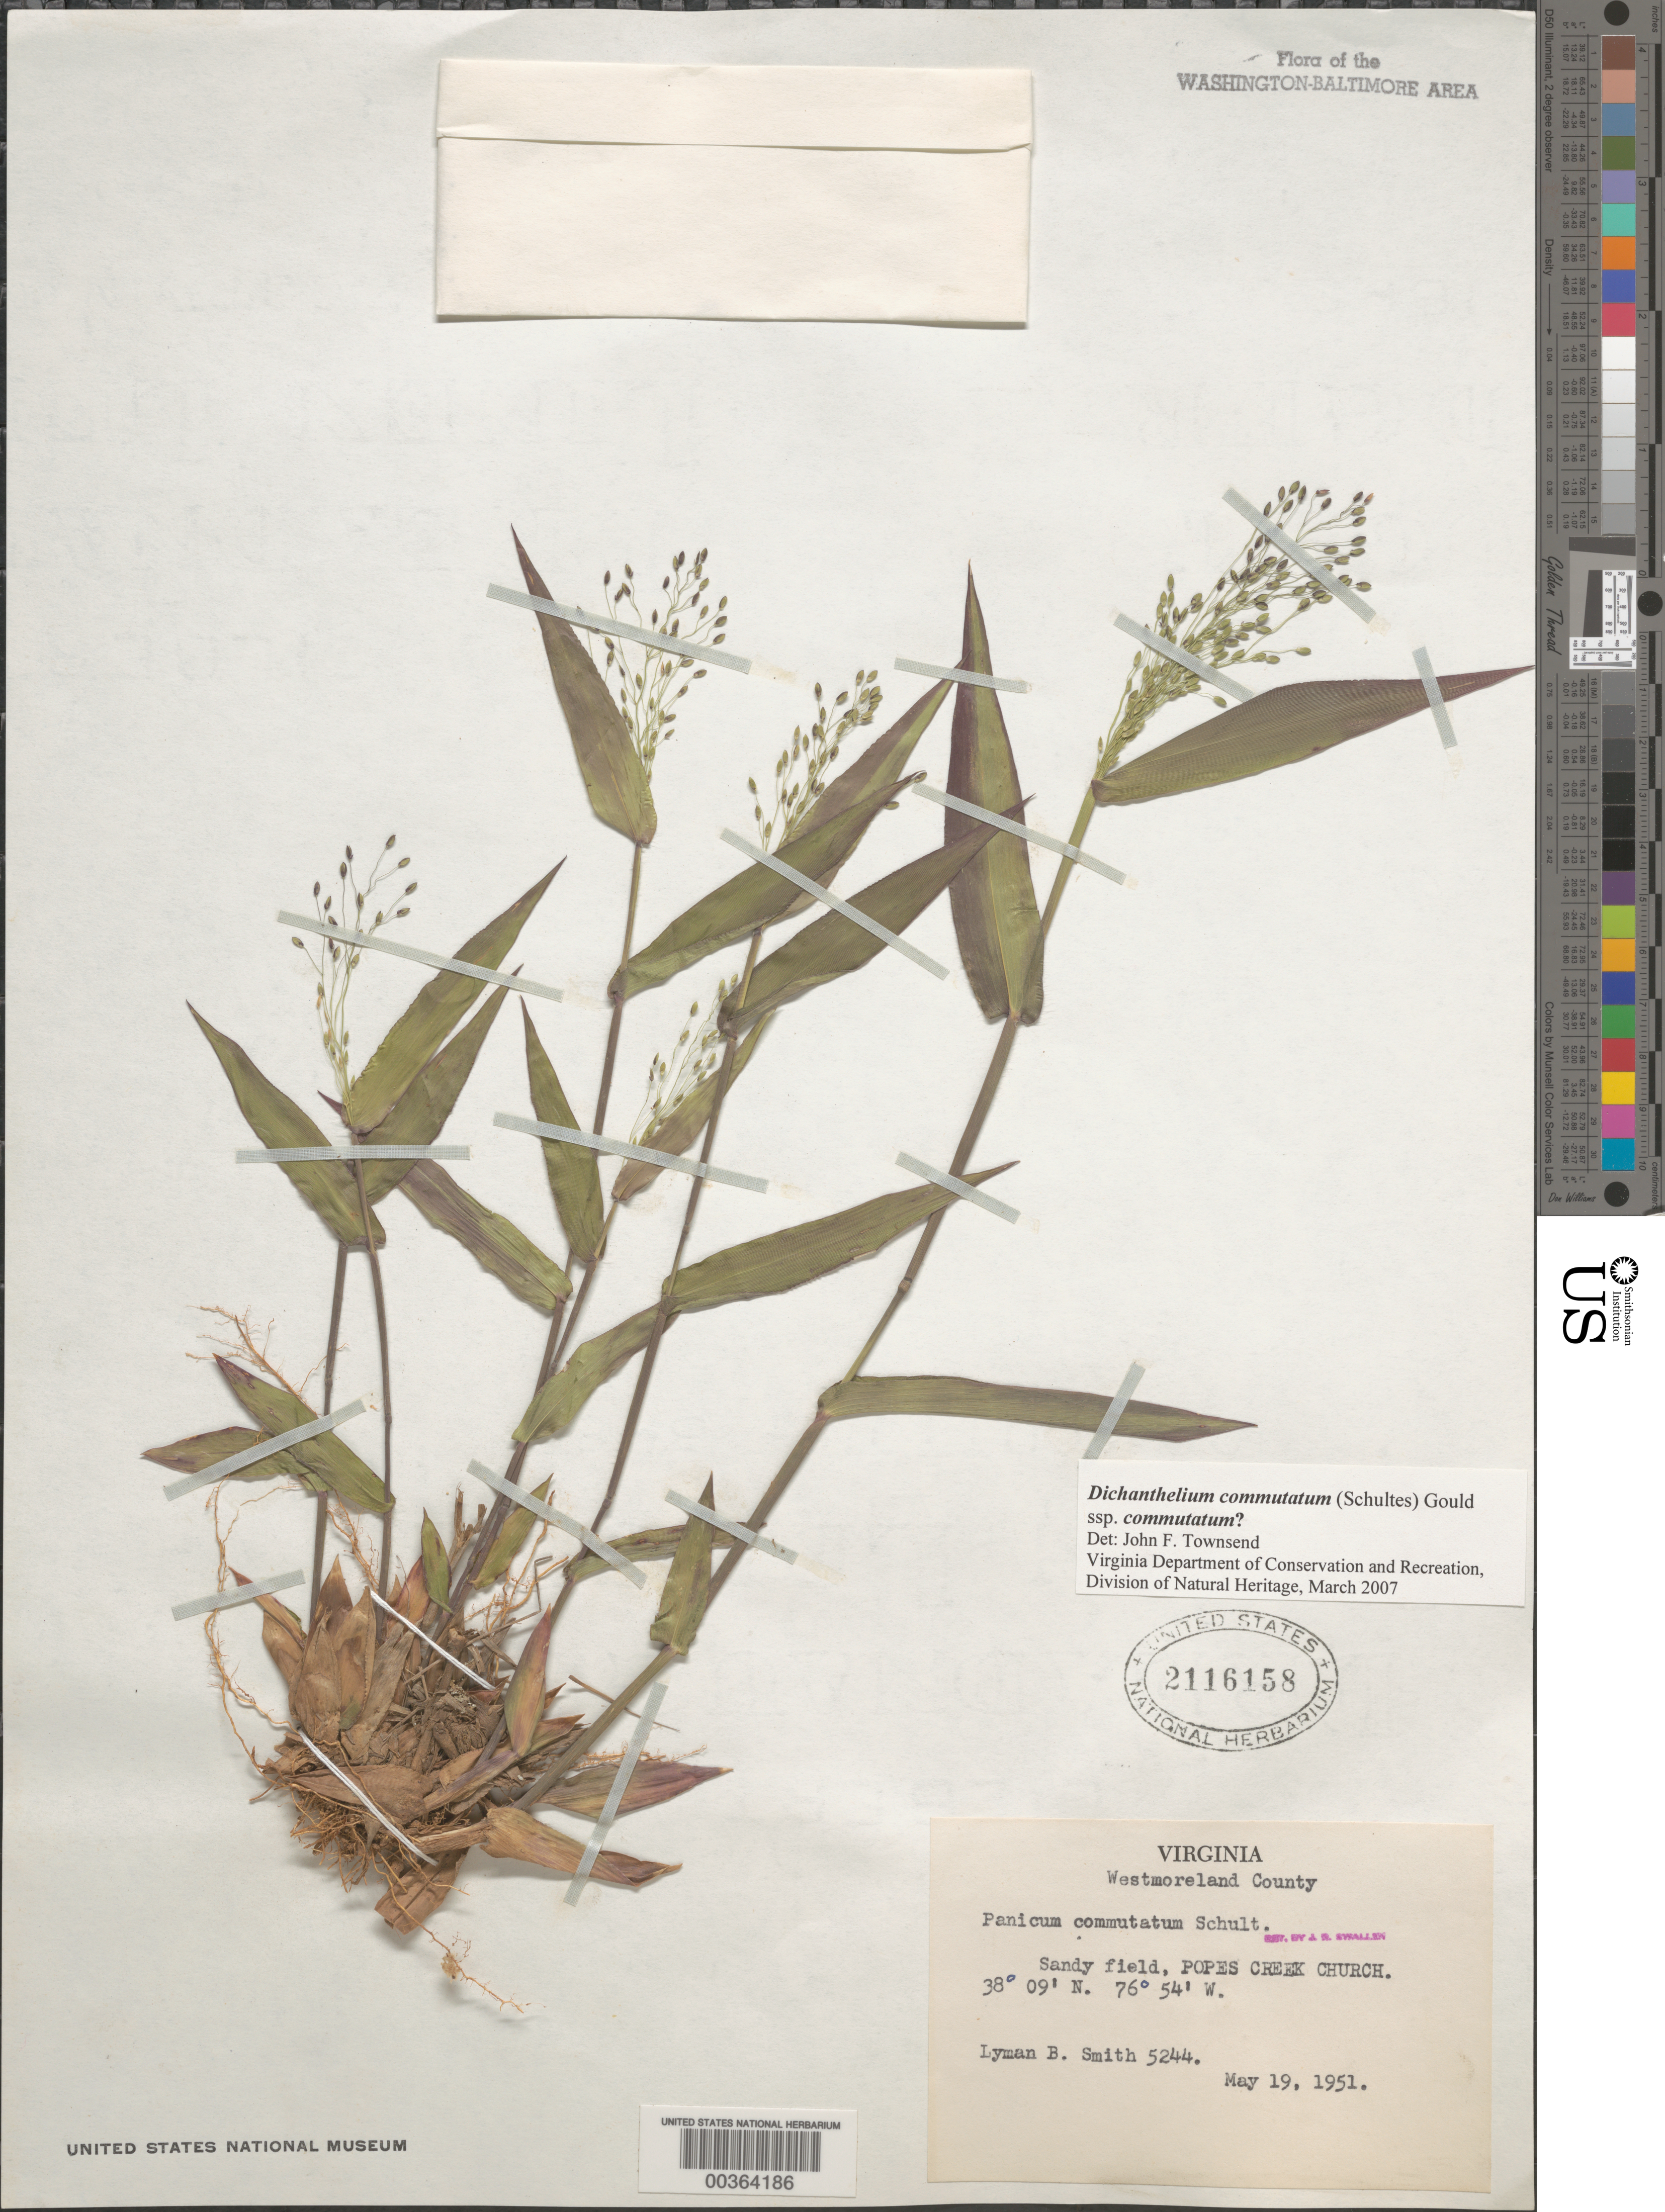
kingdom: Plantae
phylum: Tracheophyta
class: Liliopsida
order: Poales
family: Poaceae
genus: Dichanthelium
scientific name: Dichanthelium commutatum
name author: (Schult.) Gould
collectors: L. Smith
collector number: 5244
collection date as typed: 19 May 1951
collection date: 1951-05-19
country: United States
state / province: Virginia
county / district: Westmoreland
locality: Popes Creek Church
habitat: Sandy field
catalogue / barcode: US 2116158